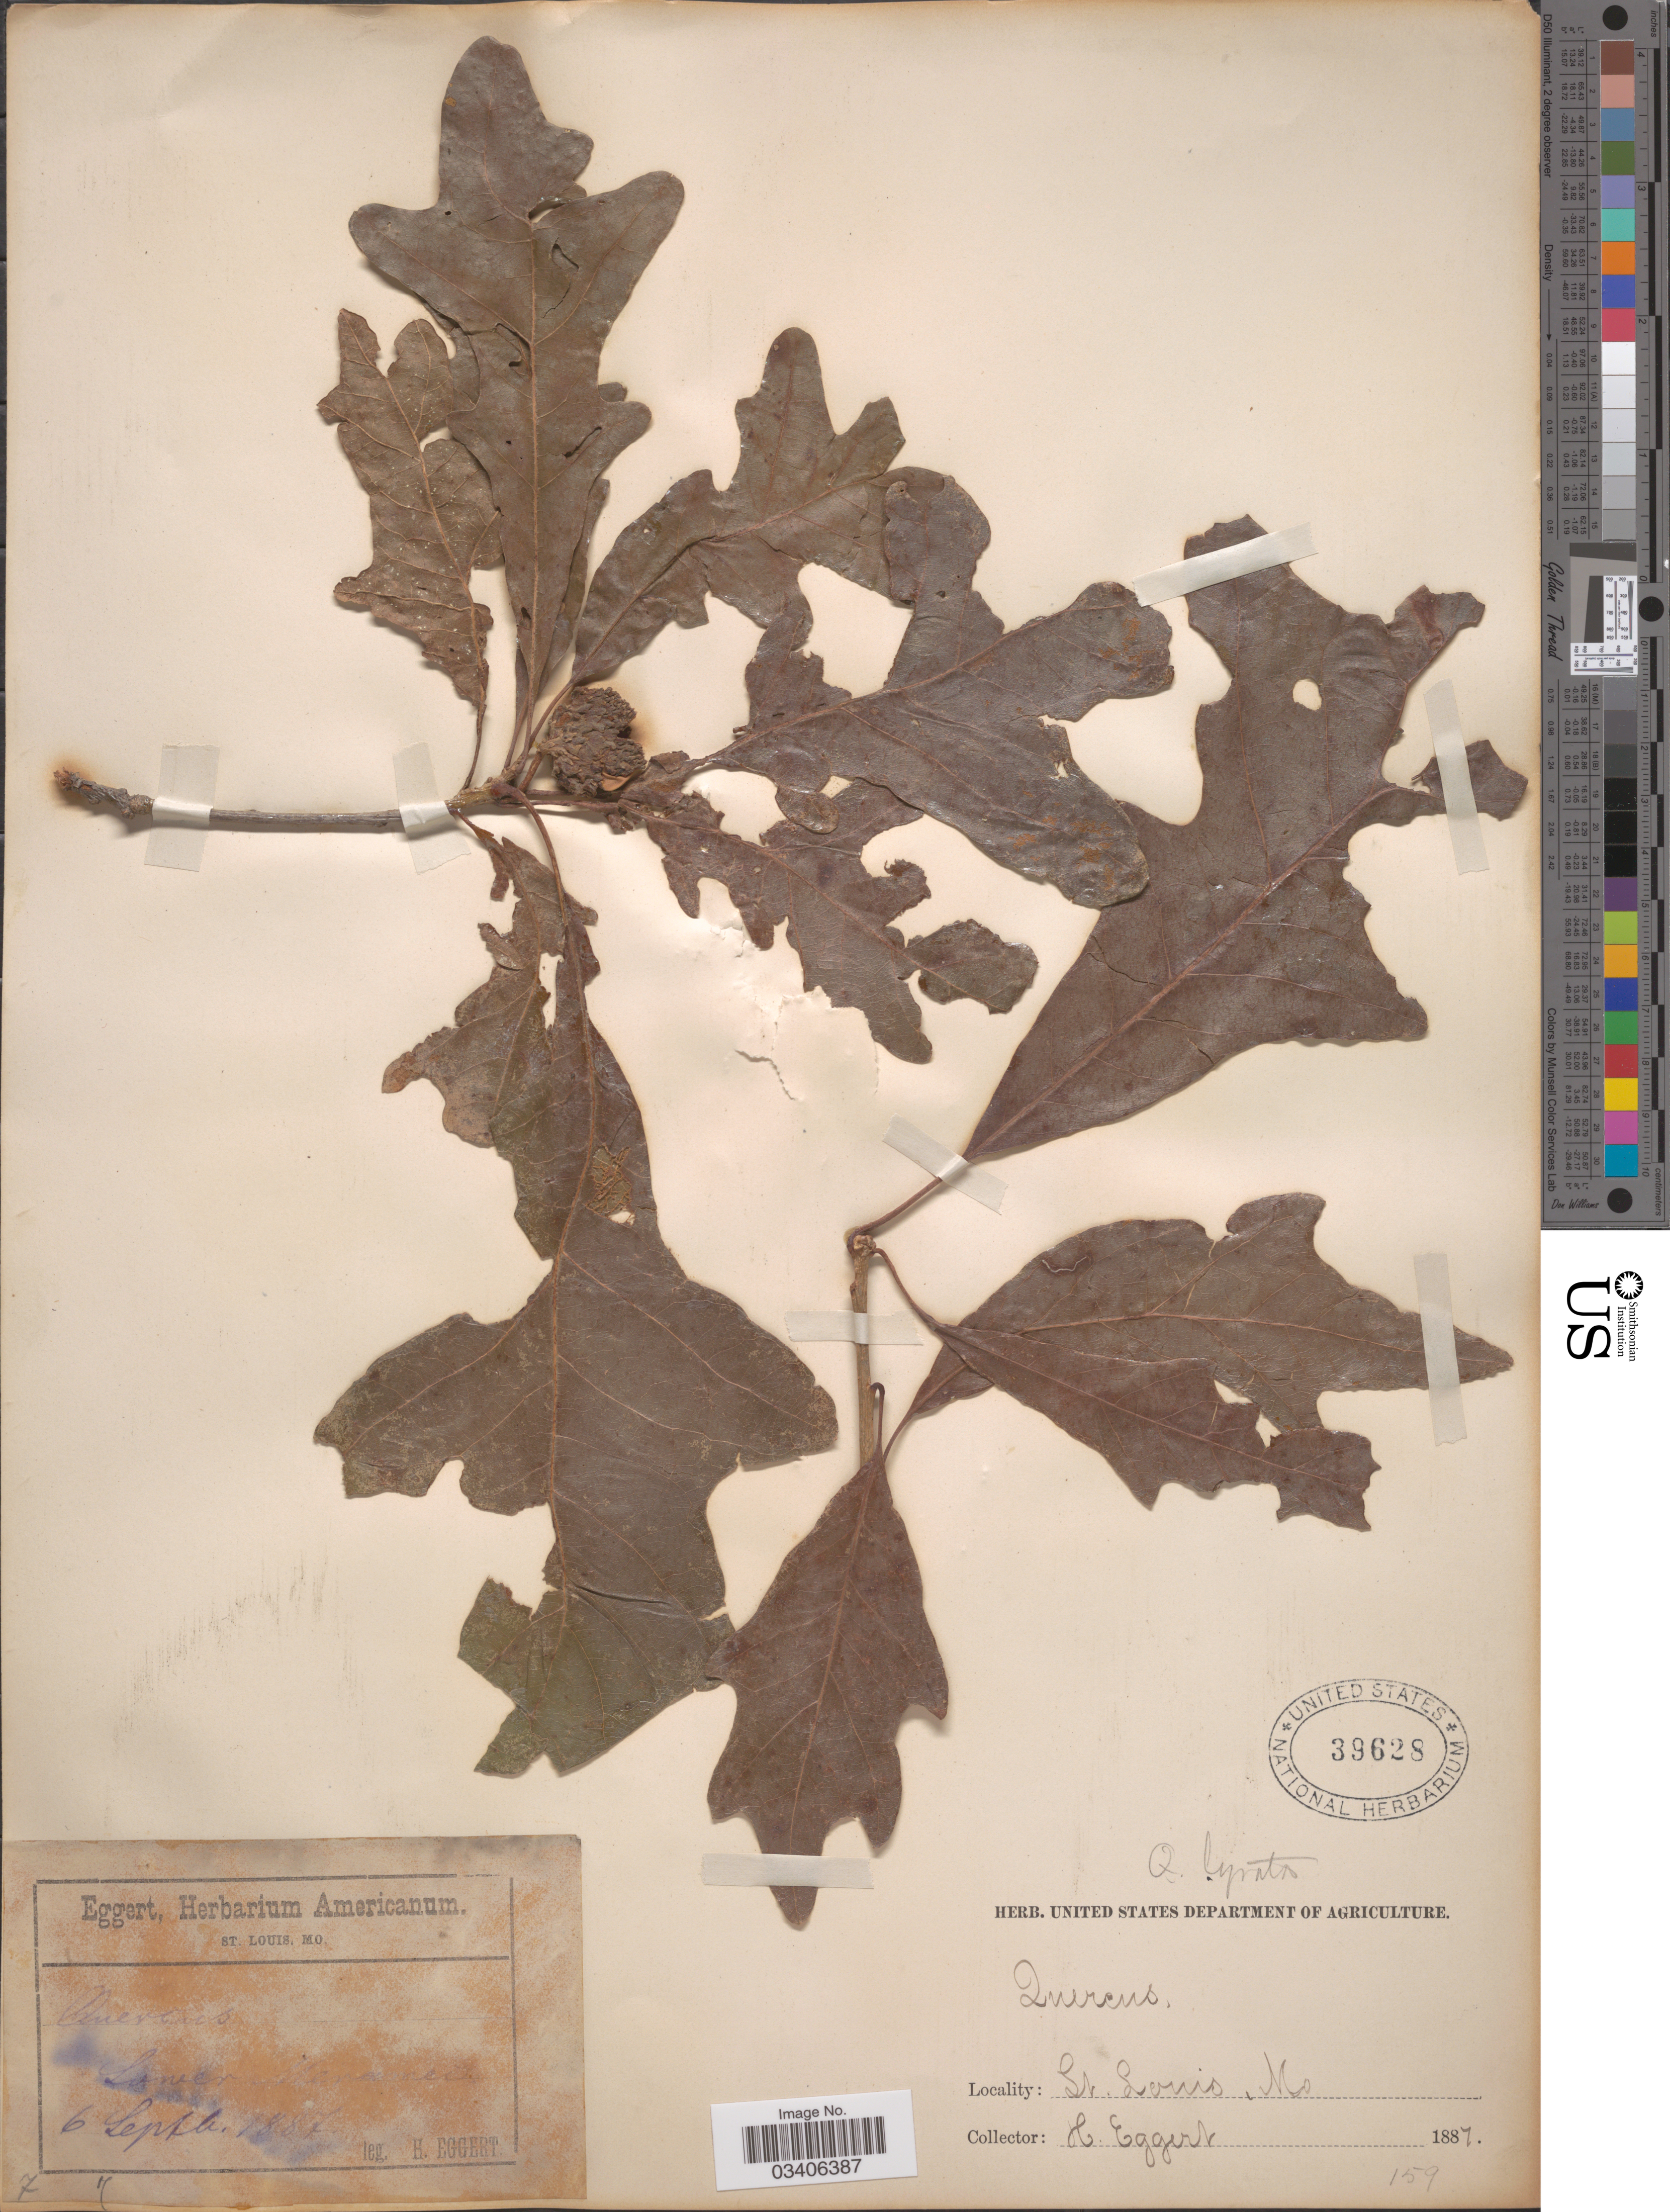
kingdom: Plantae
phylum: Tracheophyta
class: Magnoliopsida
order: Fagales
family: Fagaceae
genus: Quercus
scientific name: Quercus lyrata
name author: Walter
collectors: H. Eggert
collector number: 7/159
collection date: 1887-09-06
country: United States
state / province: Missouri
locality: St. Louis.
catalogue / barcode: US 39628